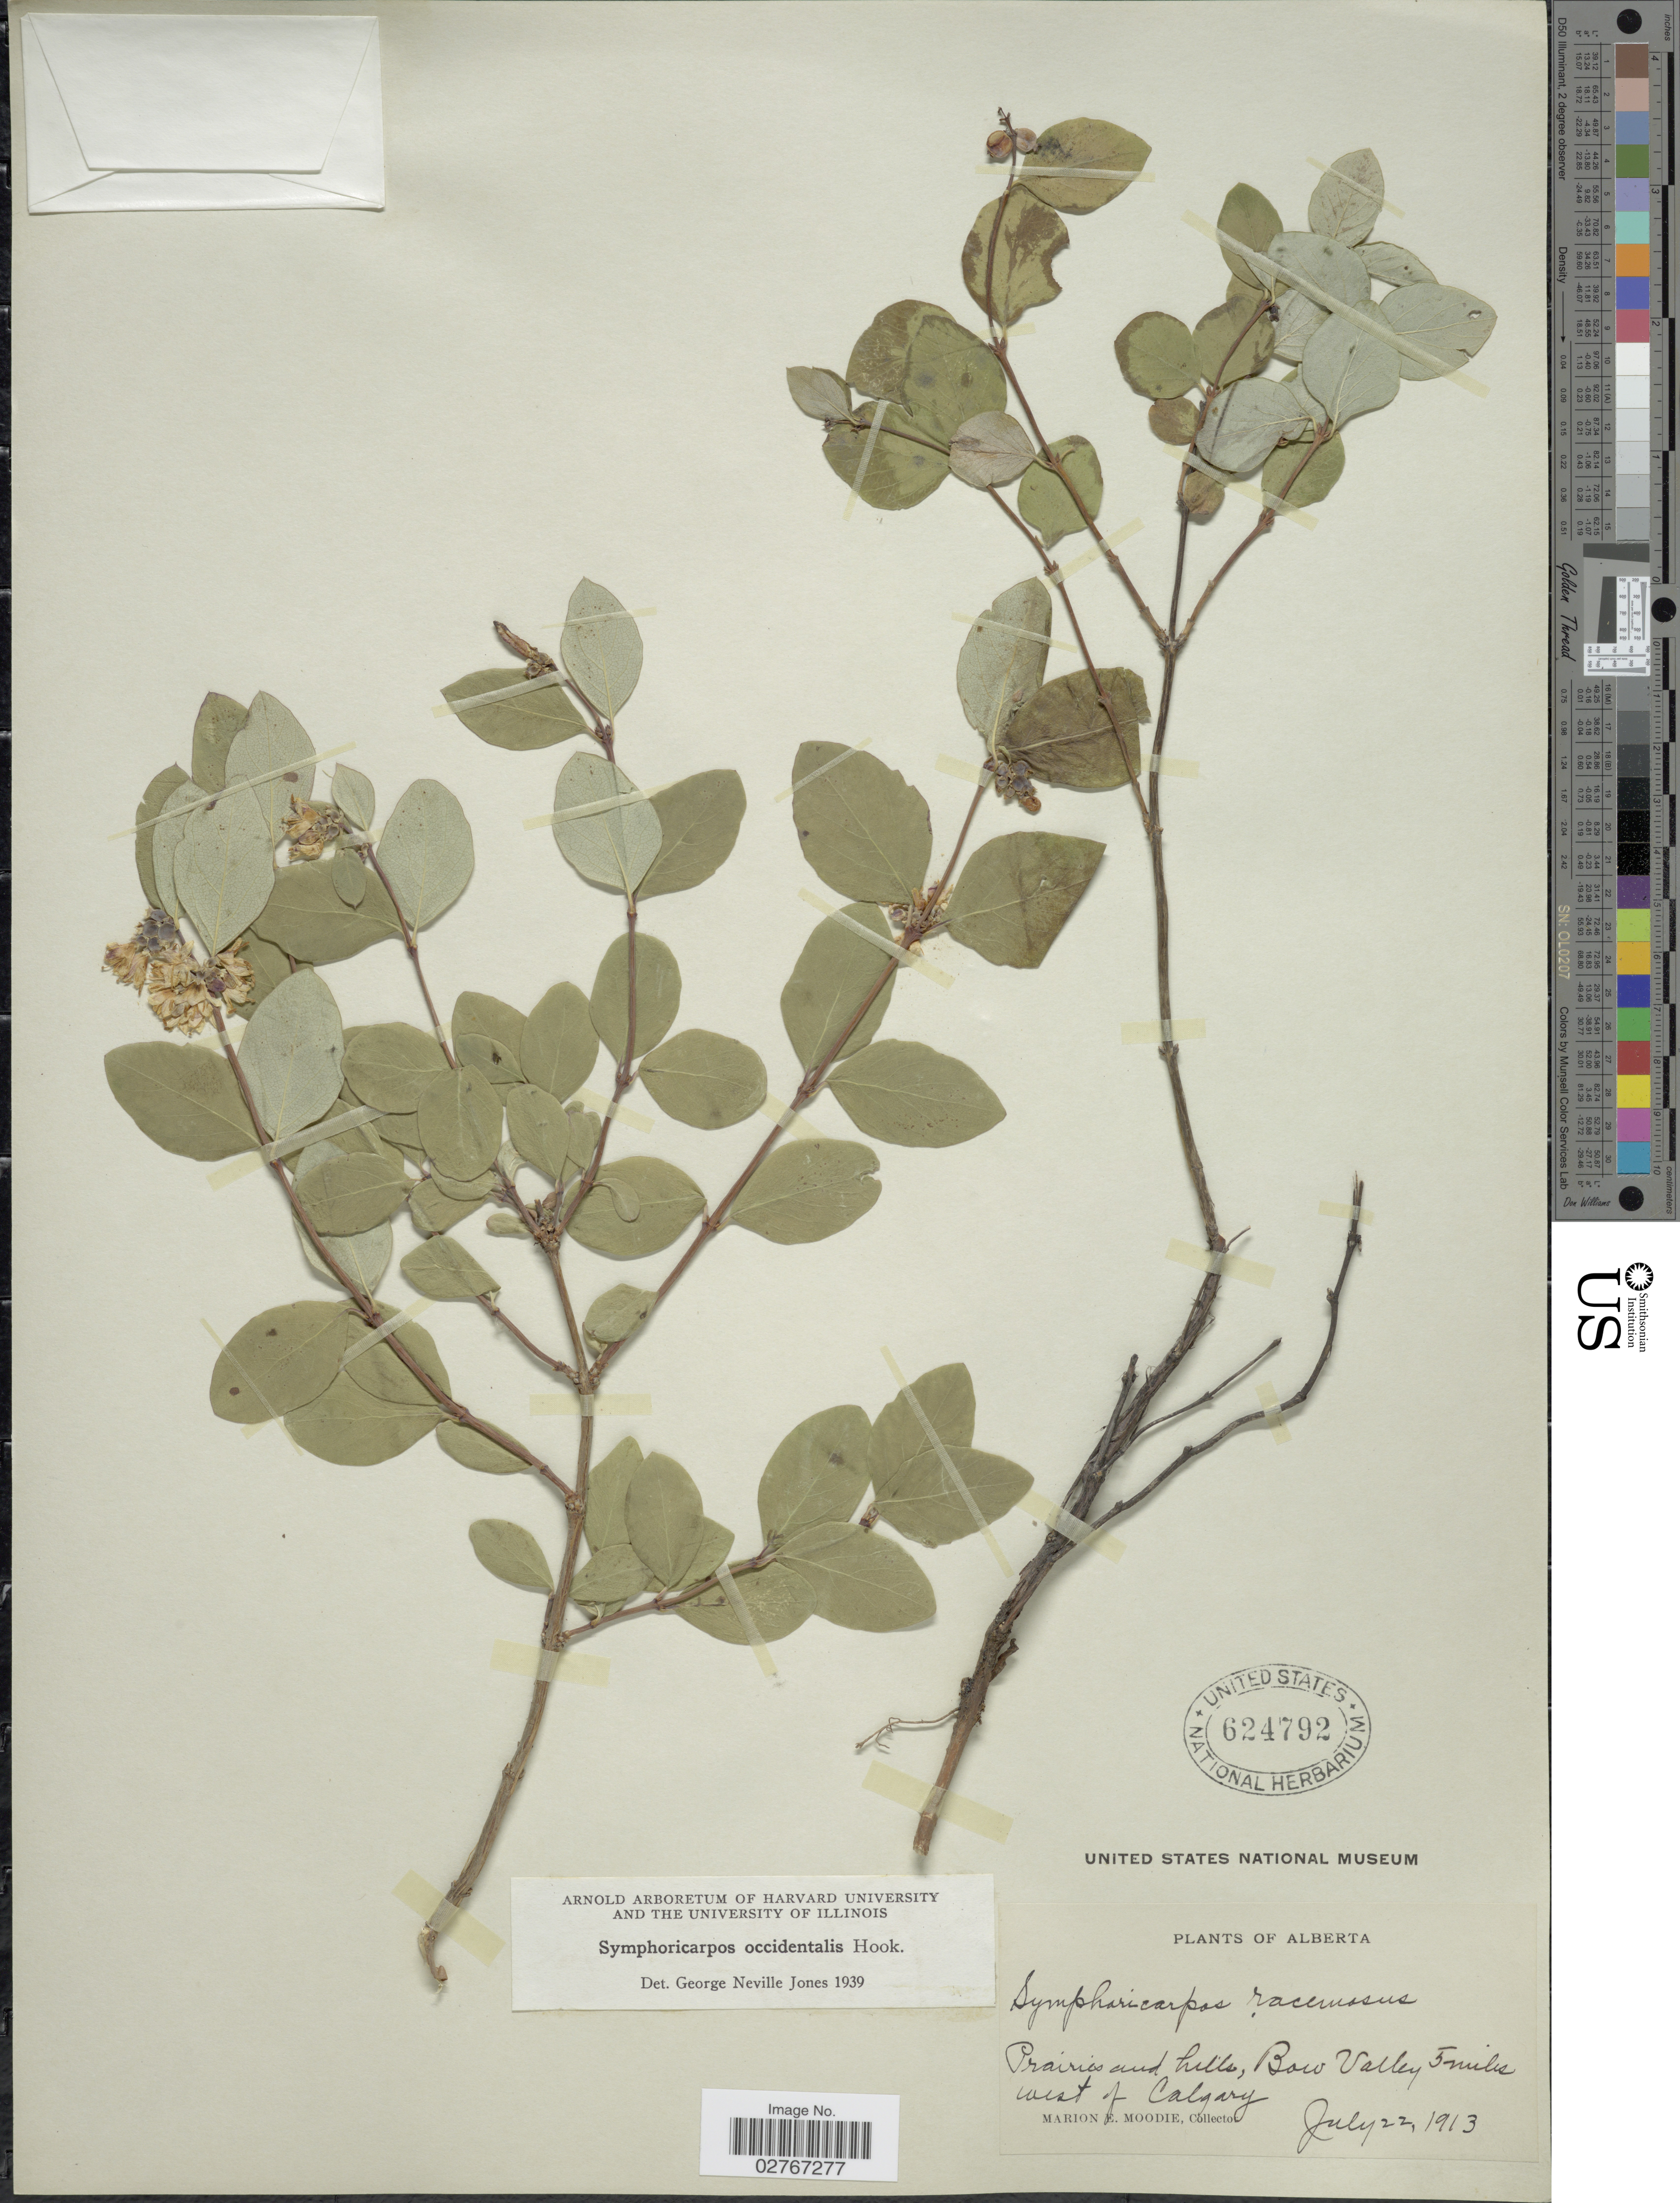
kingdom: Plantae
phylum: Tracheophyta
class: Magnoliopsida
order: Dipsacales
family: Caprifoliaceae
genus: Symphoricarpos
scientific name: Symphoricarpos occidentalis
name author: (R. Br.) Hook.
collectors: M. E. Moodie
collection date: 1913-07-22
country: Canada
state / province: Alberta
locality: Bow Valley 5 miles west of Calgary.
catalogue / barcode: US 624792